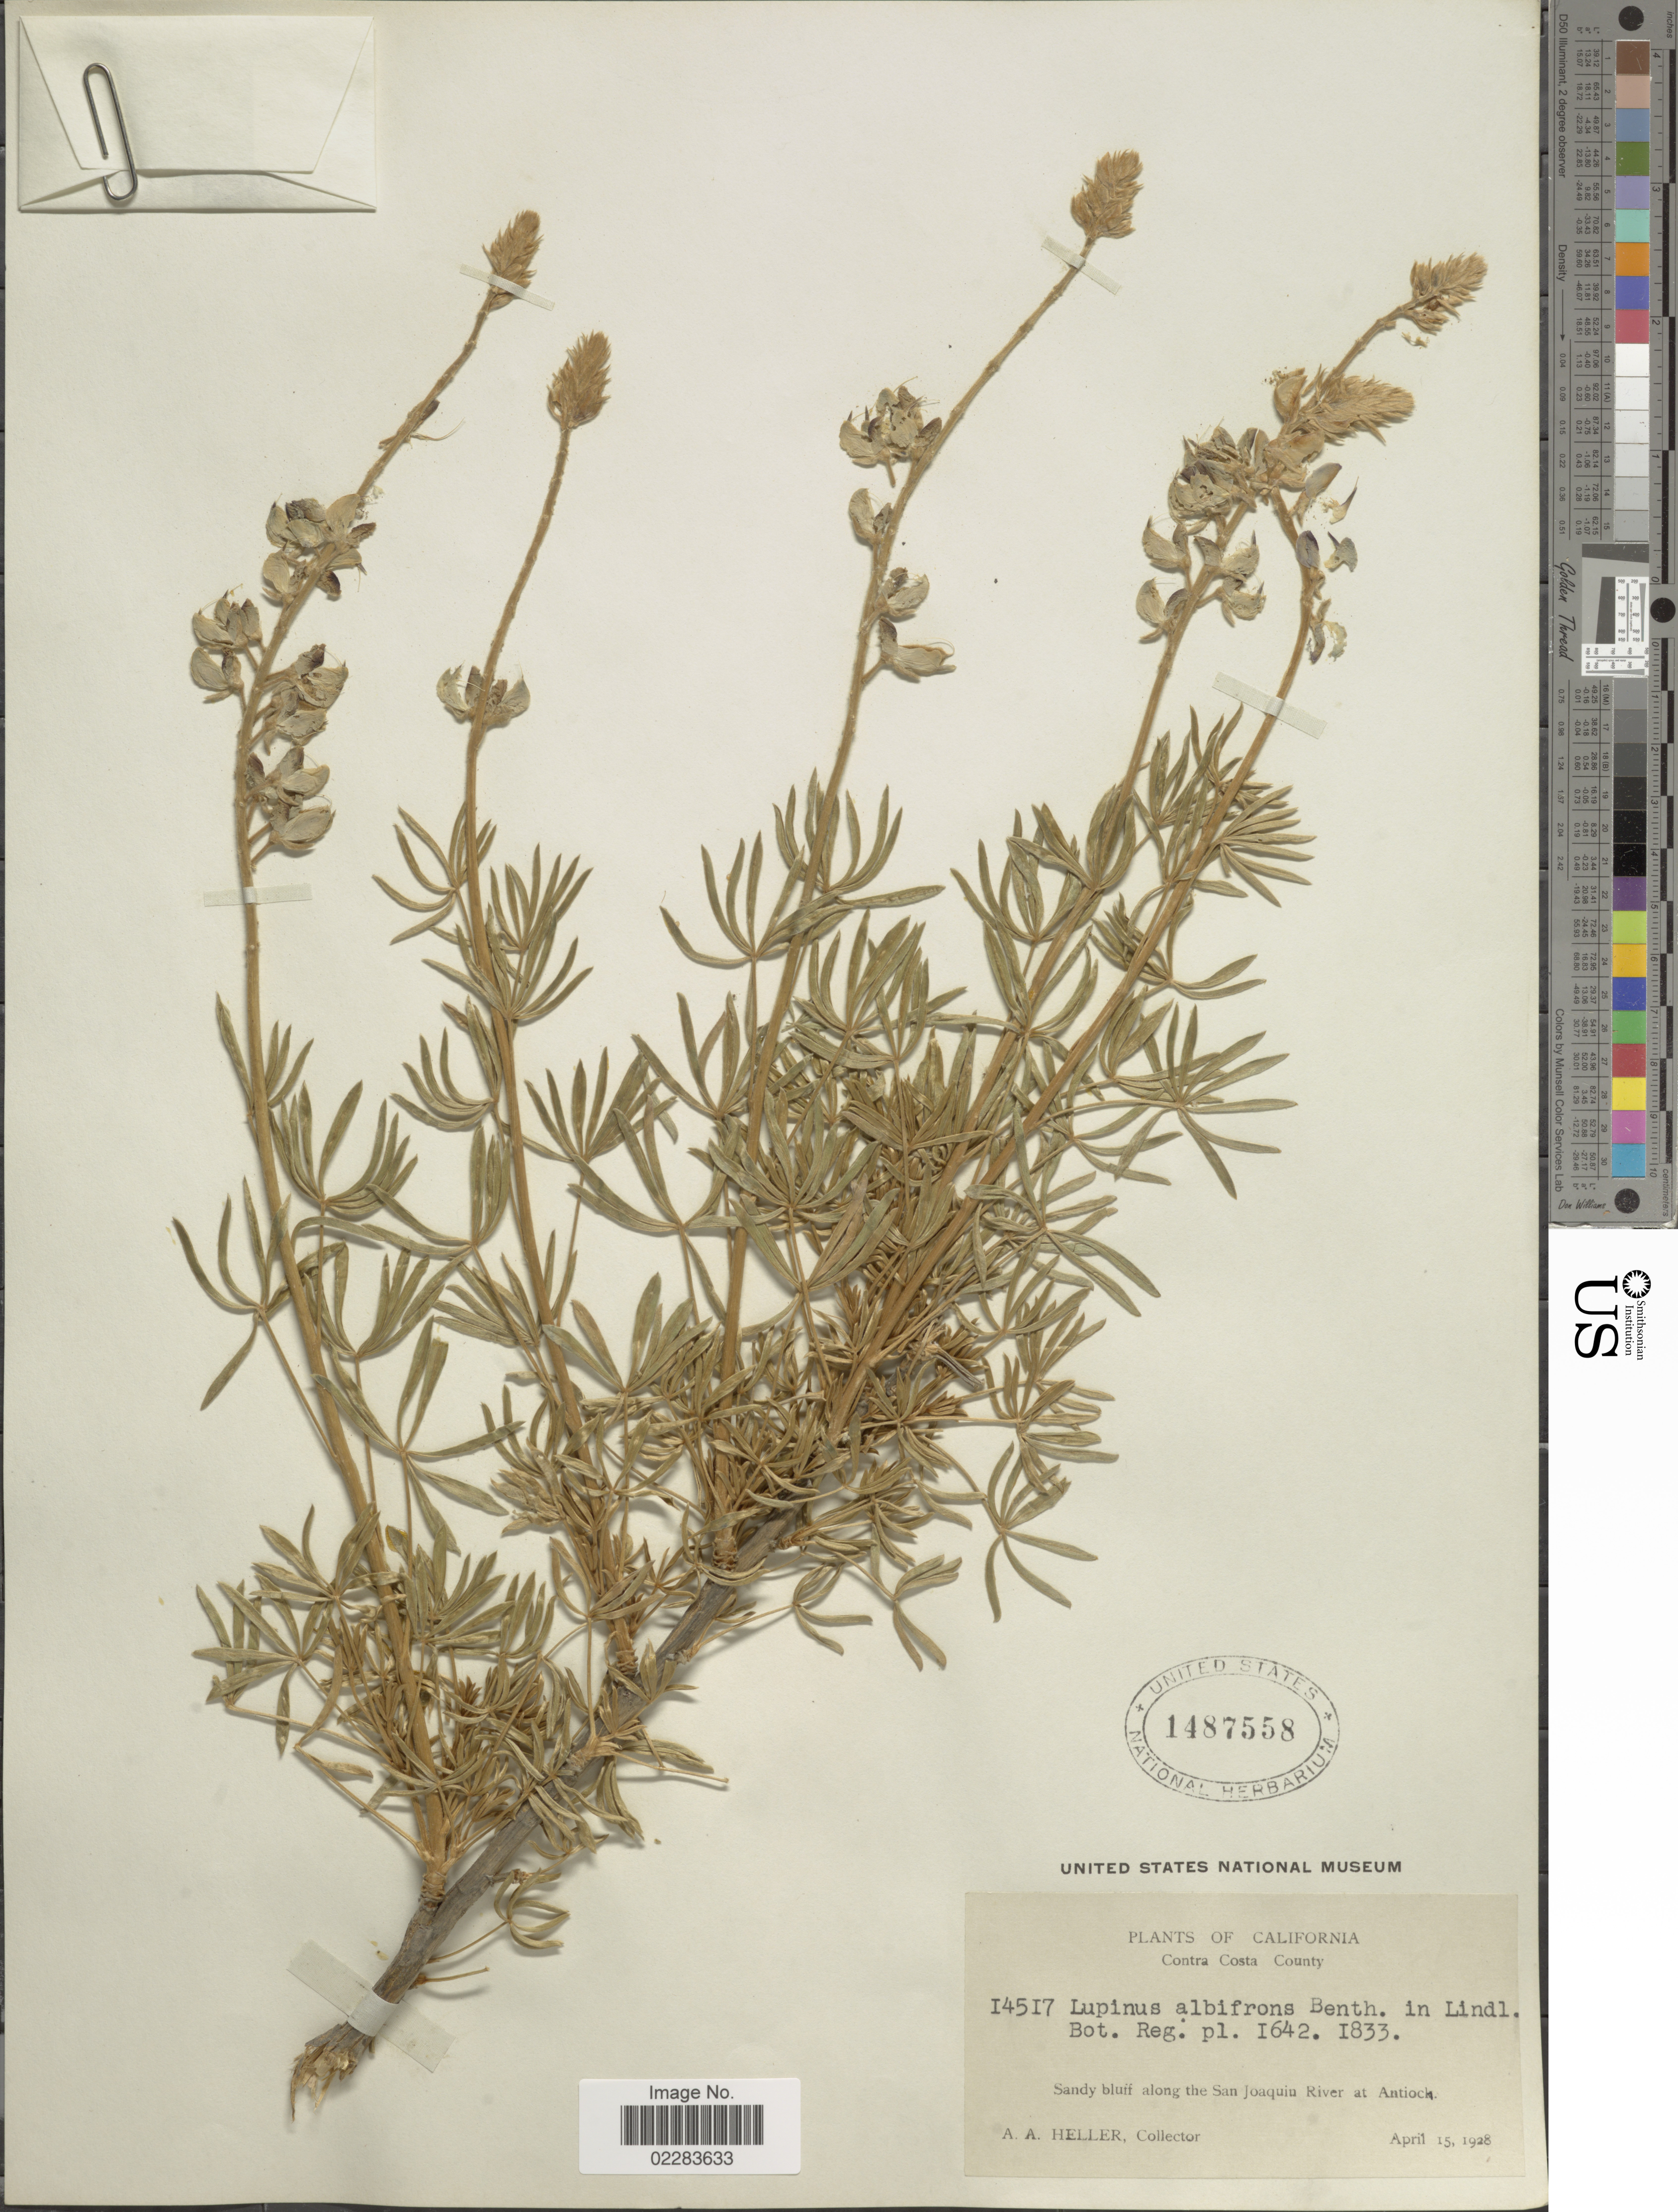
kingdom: Plantae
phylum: Tracheophyta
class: Magnoliopsida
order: Fabales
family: Fabaceae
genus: Lupinus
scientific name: Lupinus albifrons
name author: Benth.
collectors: A. A. Heller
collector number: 14517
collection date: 1928-04-15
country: United States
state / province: California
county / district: Contra Costa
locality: Contra Costa County. Sandy bluff along the San Joaquin River at Antioch.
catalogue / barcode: US 1487558